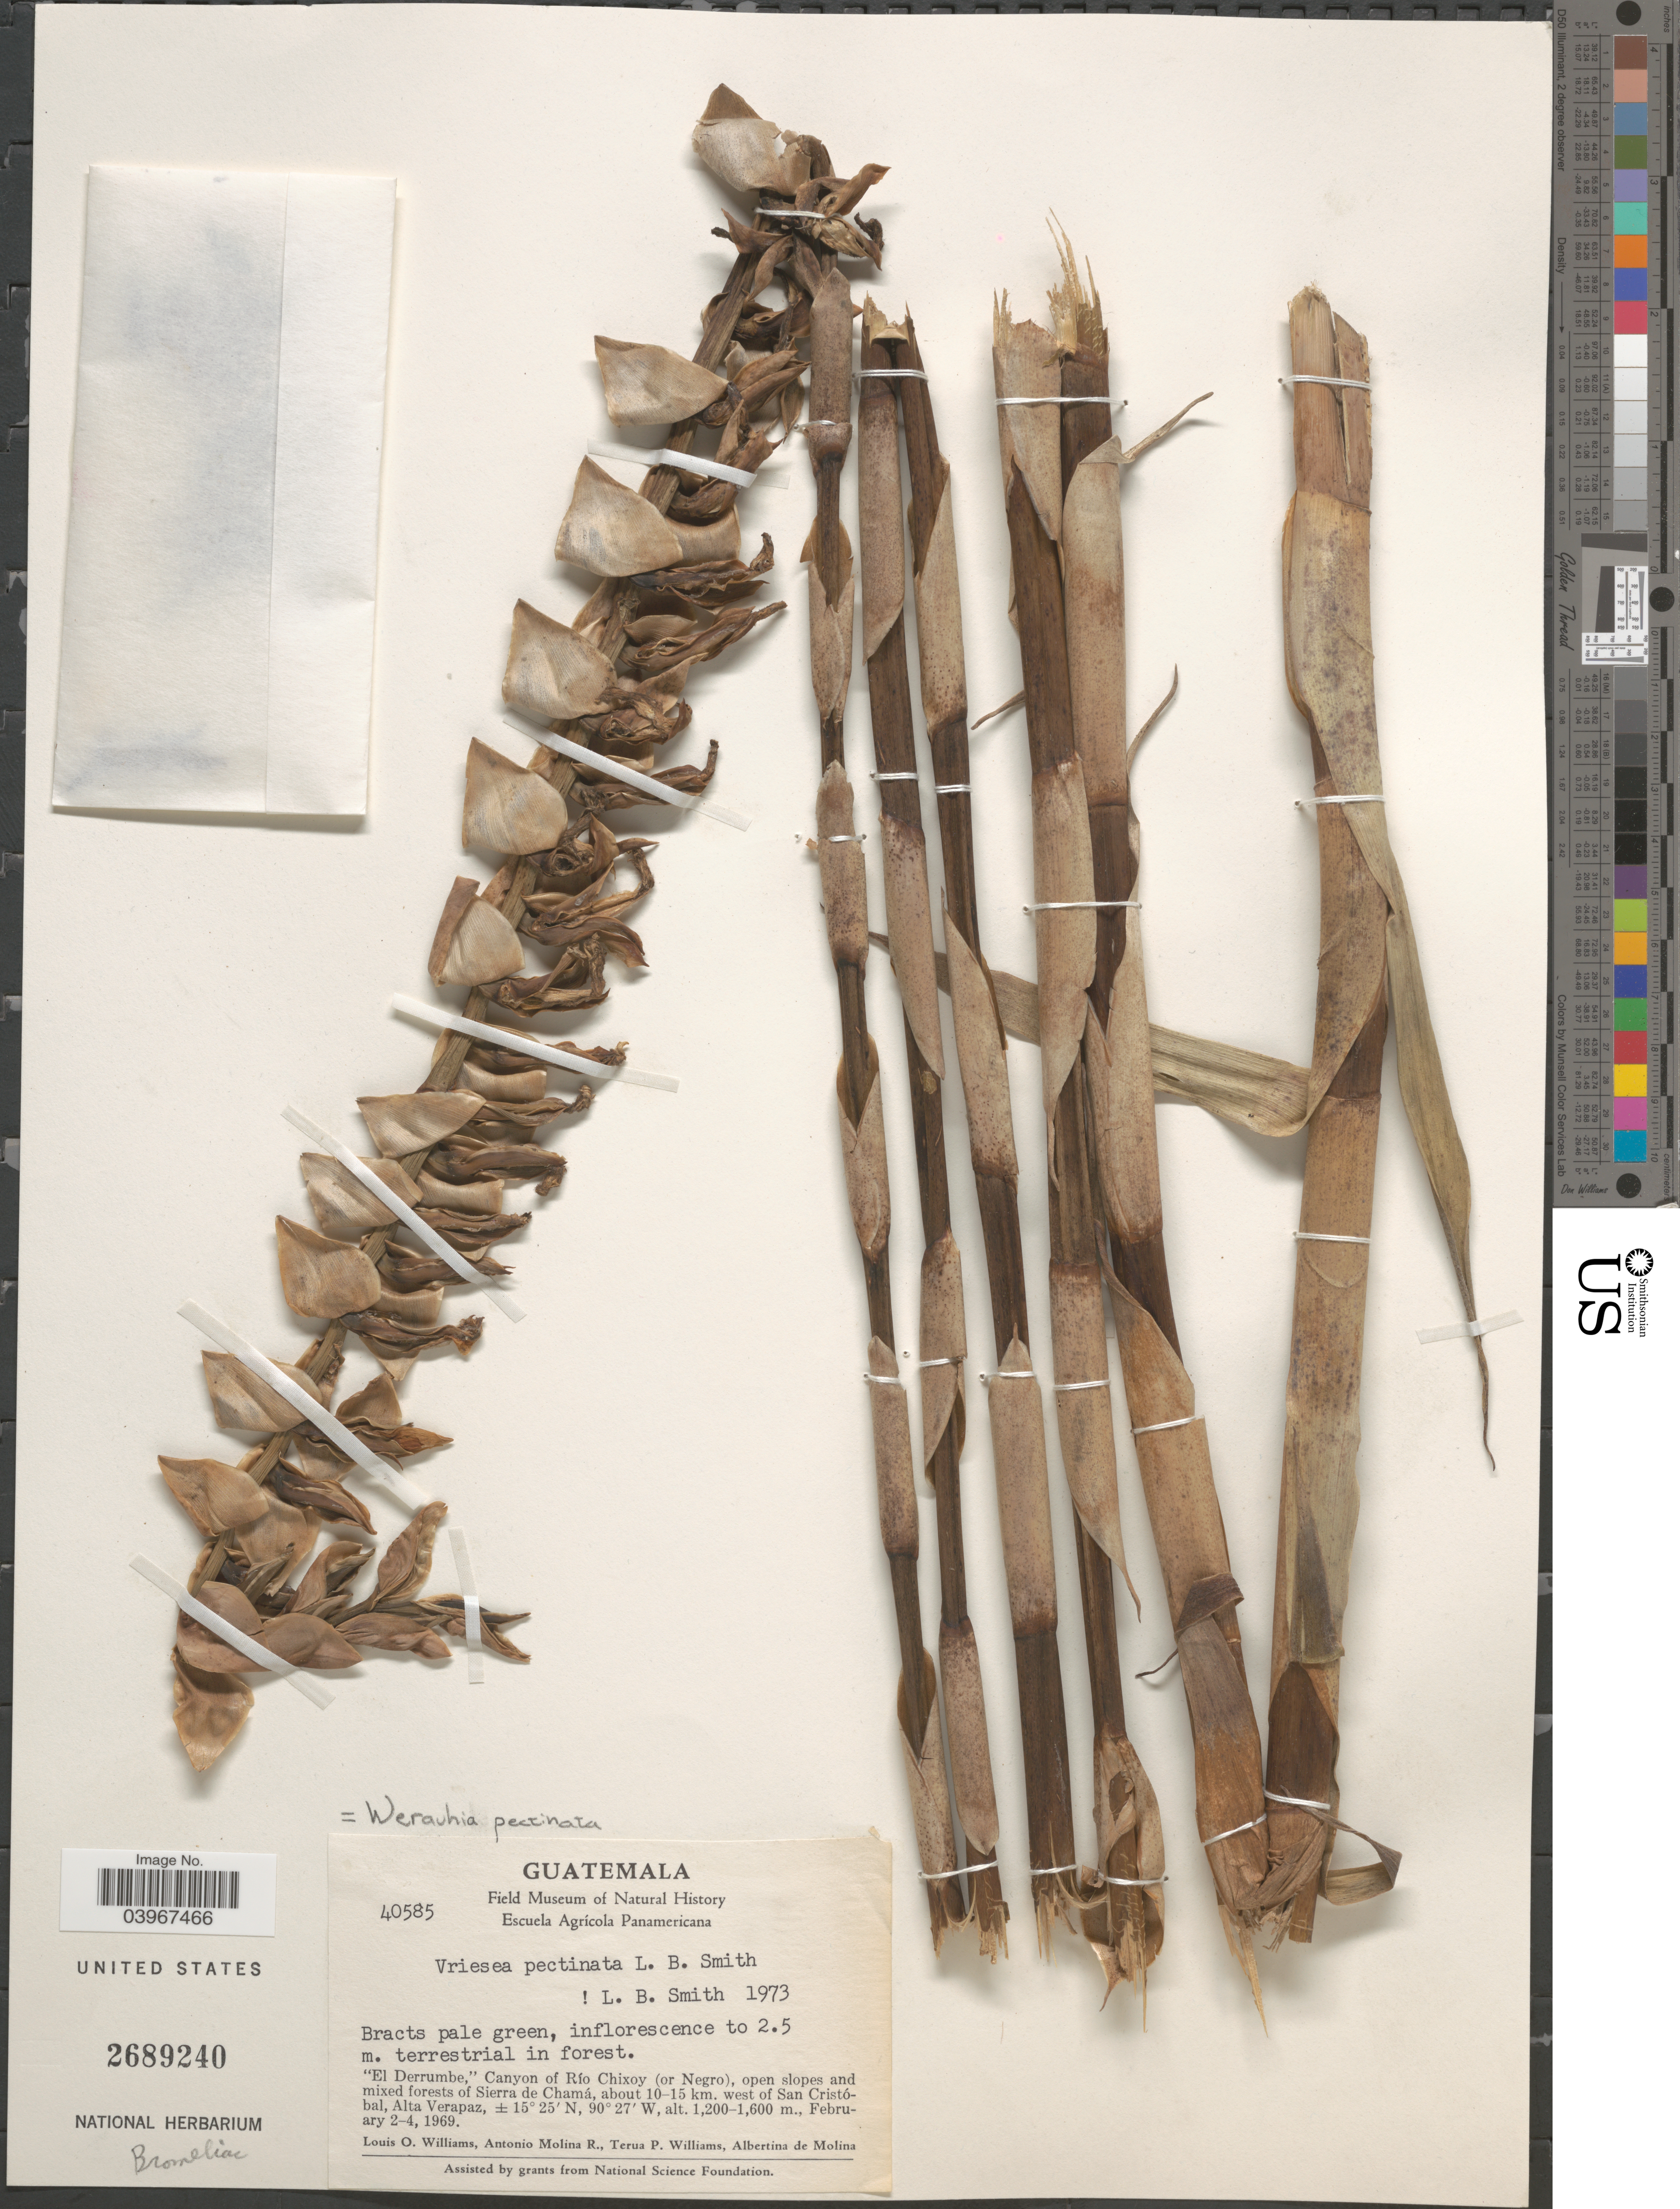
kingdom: Plantae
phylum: Tracheophyta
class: Liliopsida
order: Poales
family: Bromeliaceae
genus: Werauhia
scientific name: Werauhia pectinata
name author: (L.B. Sm.) J.R. Grant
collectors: L. O. Williams, A. Molina R., T. Williams & A. R. Molina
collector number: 40585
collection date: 1969-02-02/1969-02-04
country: Guatemala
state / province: Alta Verapaz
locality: El Derrumbe,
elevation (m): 1200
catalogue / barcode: US 2689240